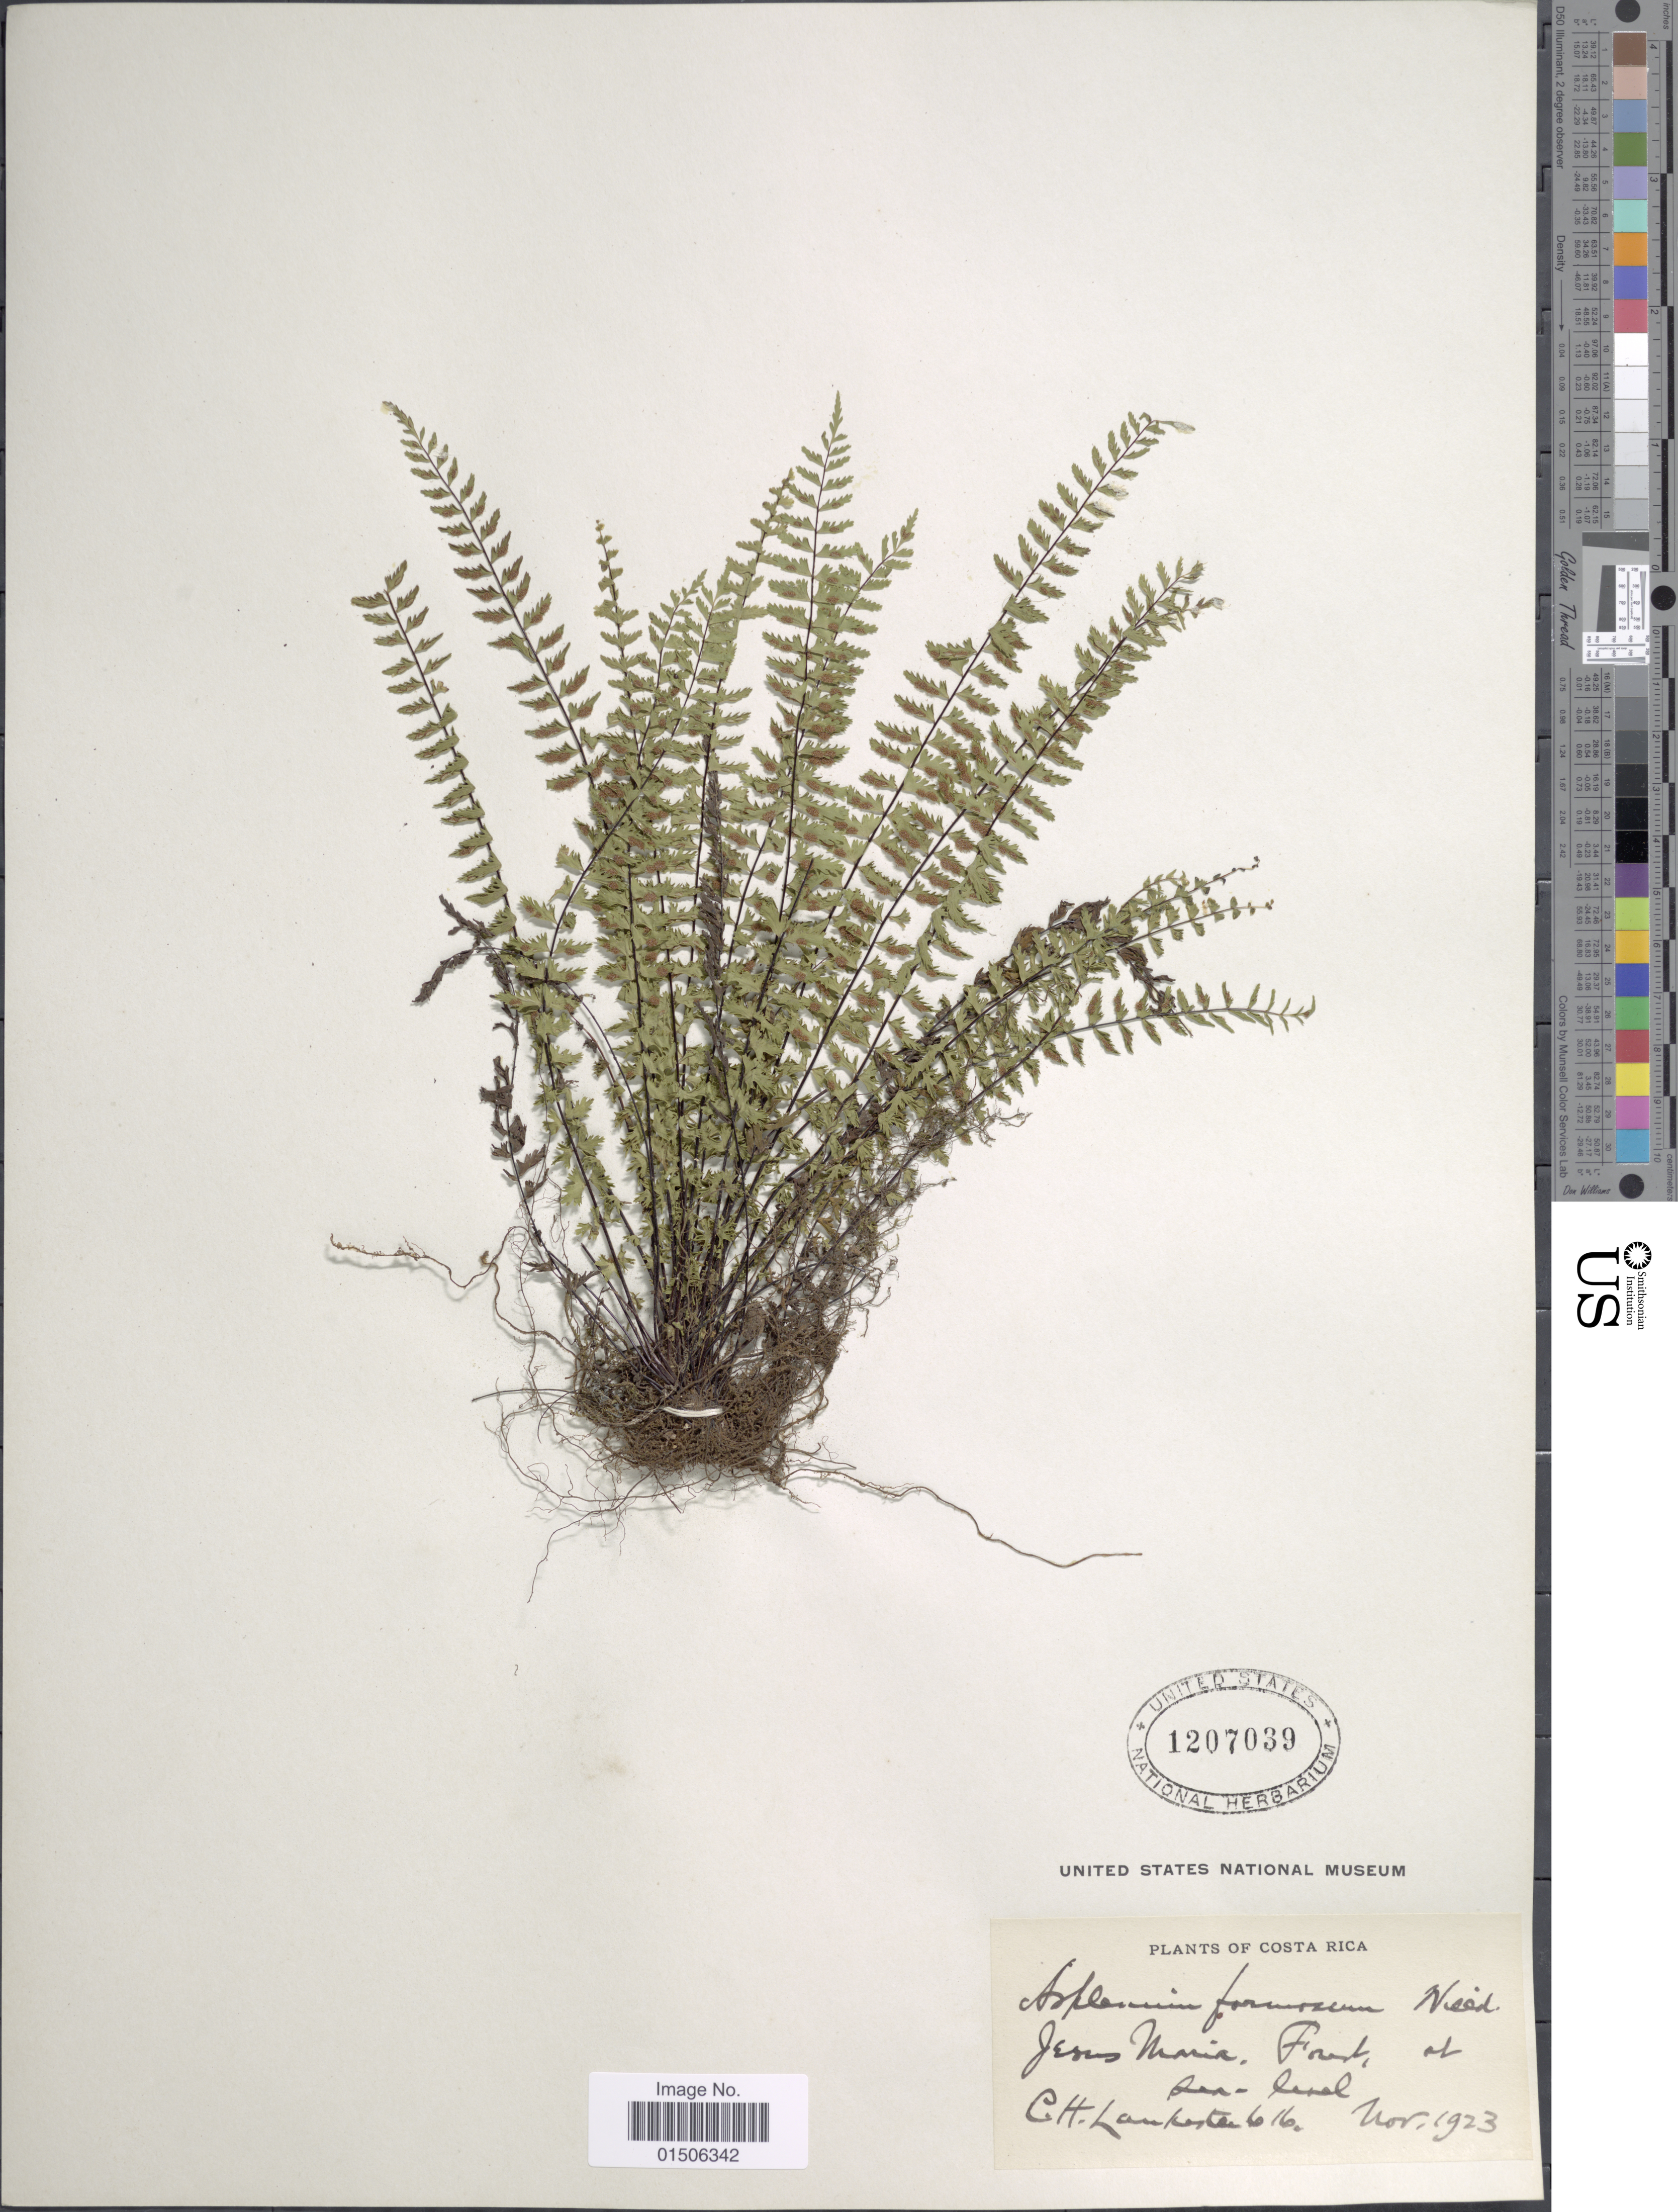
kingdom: Plantae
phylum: Tracheophyta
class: Polypodiopsida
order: Polypodiales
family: Aspleniaceae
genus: Asplenium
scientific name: Asplenium formosum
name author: Willd.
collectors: C. H. Lankester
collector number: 616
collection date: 1923-11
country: Costa Rica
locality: Jesus Maria, Forest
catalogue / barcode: US 1207039